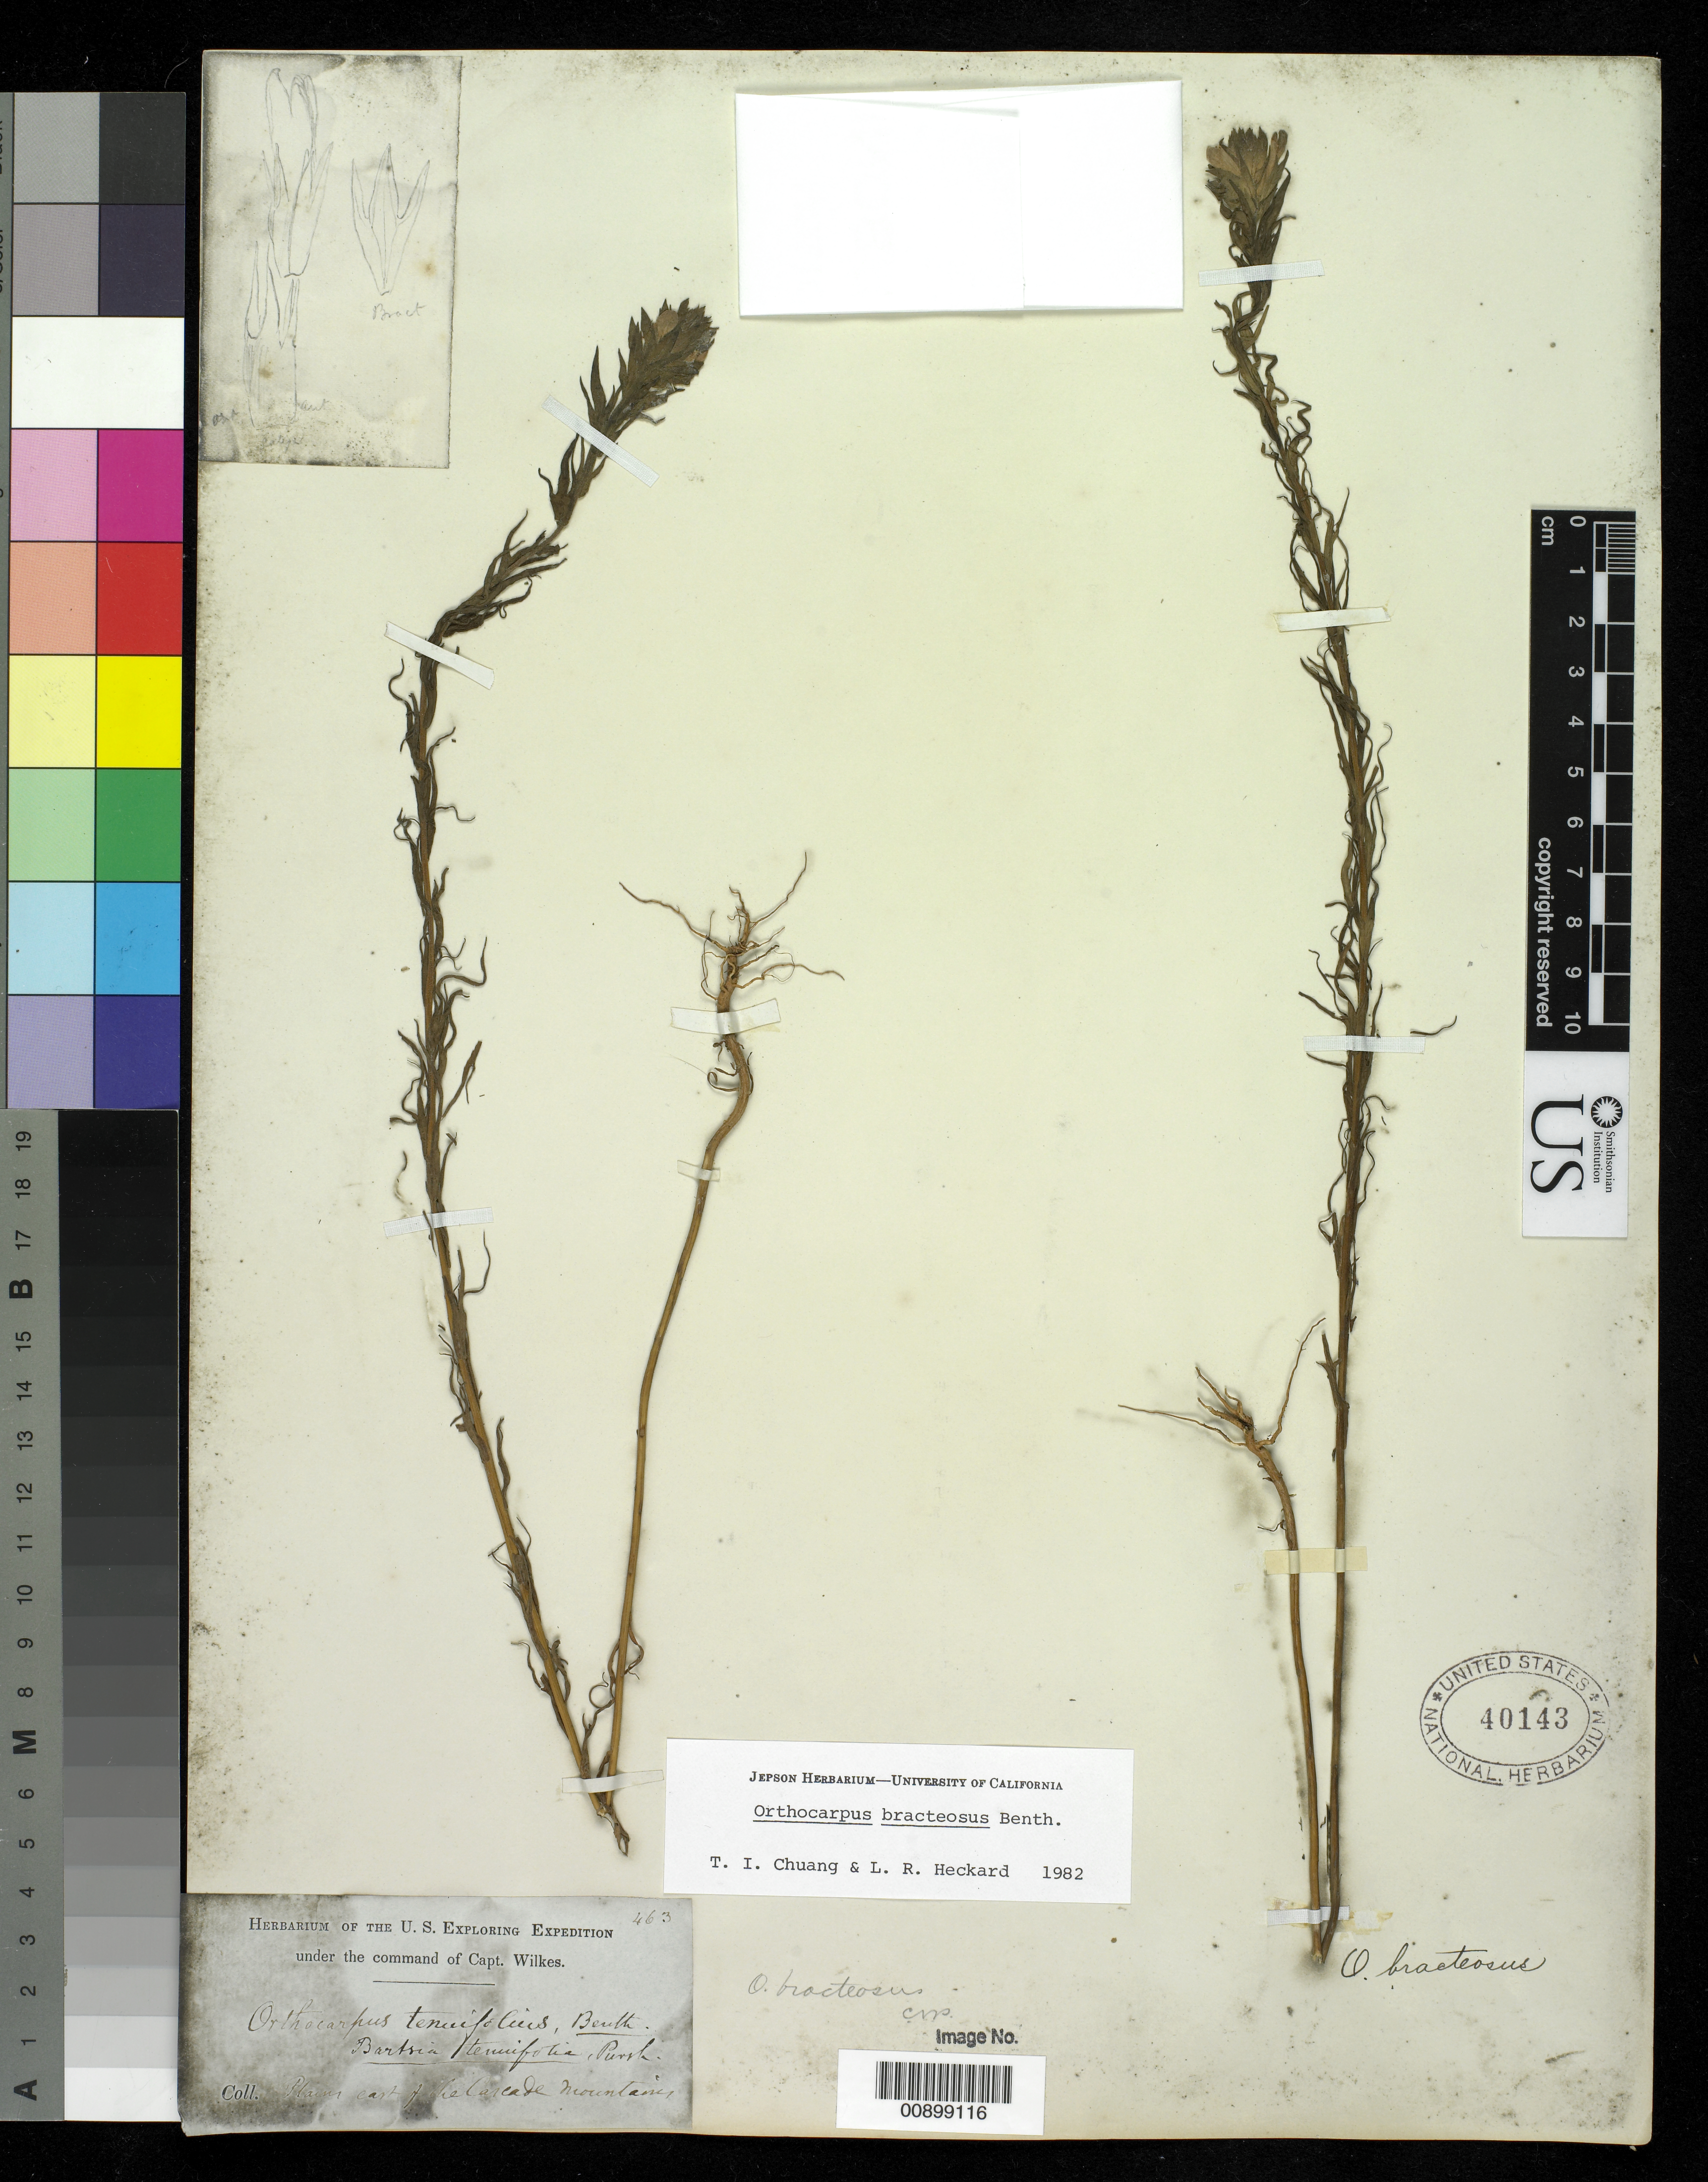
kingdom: Plantae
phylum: Tracheophyta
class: Magnoliopsida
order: Lamiales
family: Orobanchaceae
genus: Orthocarpus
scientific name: Orthocarpus bracteosus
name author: Benth.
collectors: Wilkes Explor. Exped.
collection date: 1838/1842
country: United States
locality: plains East of the Cascade Mountains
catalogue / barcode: US 40143